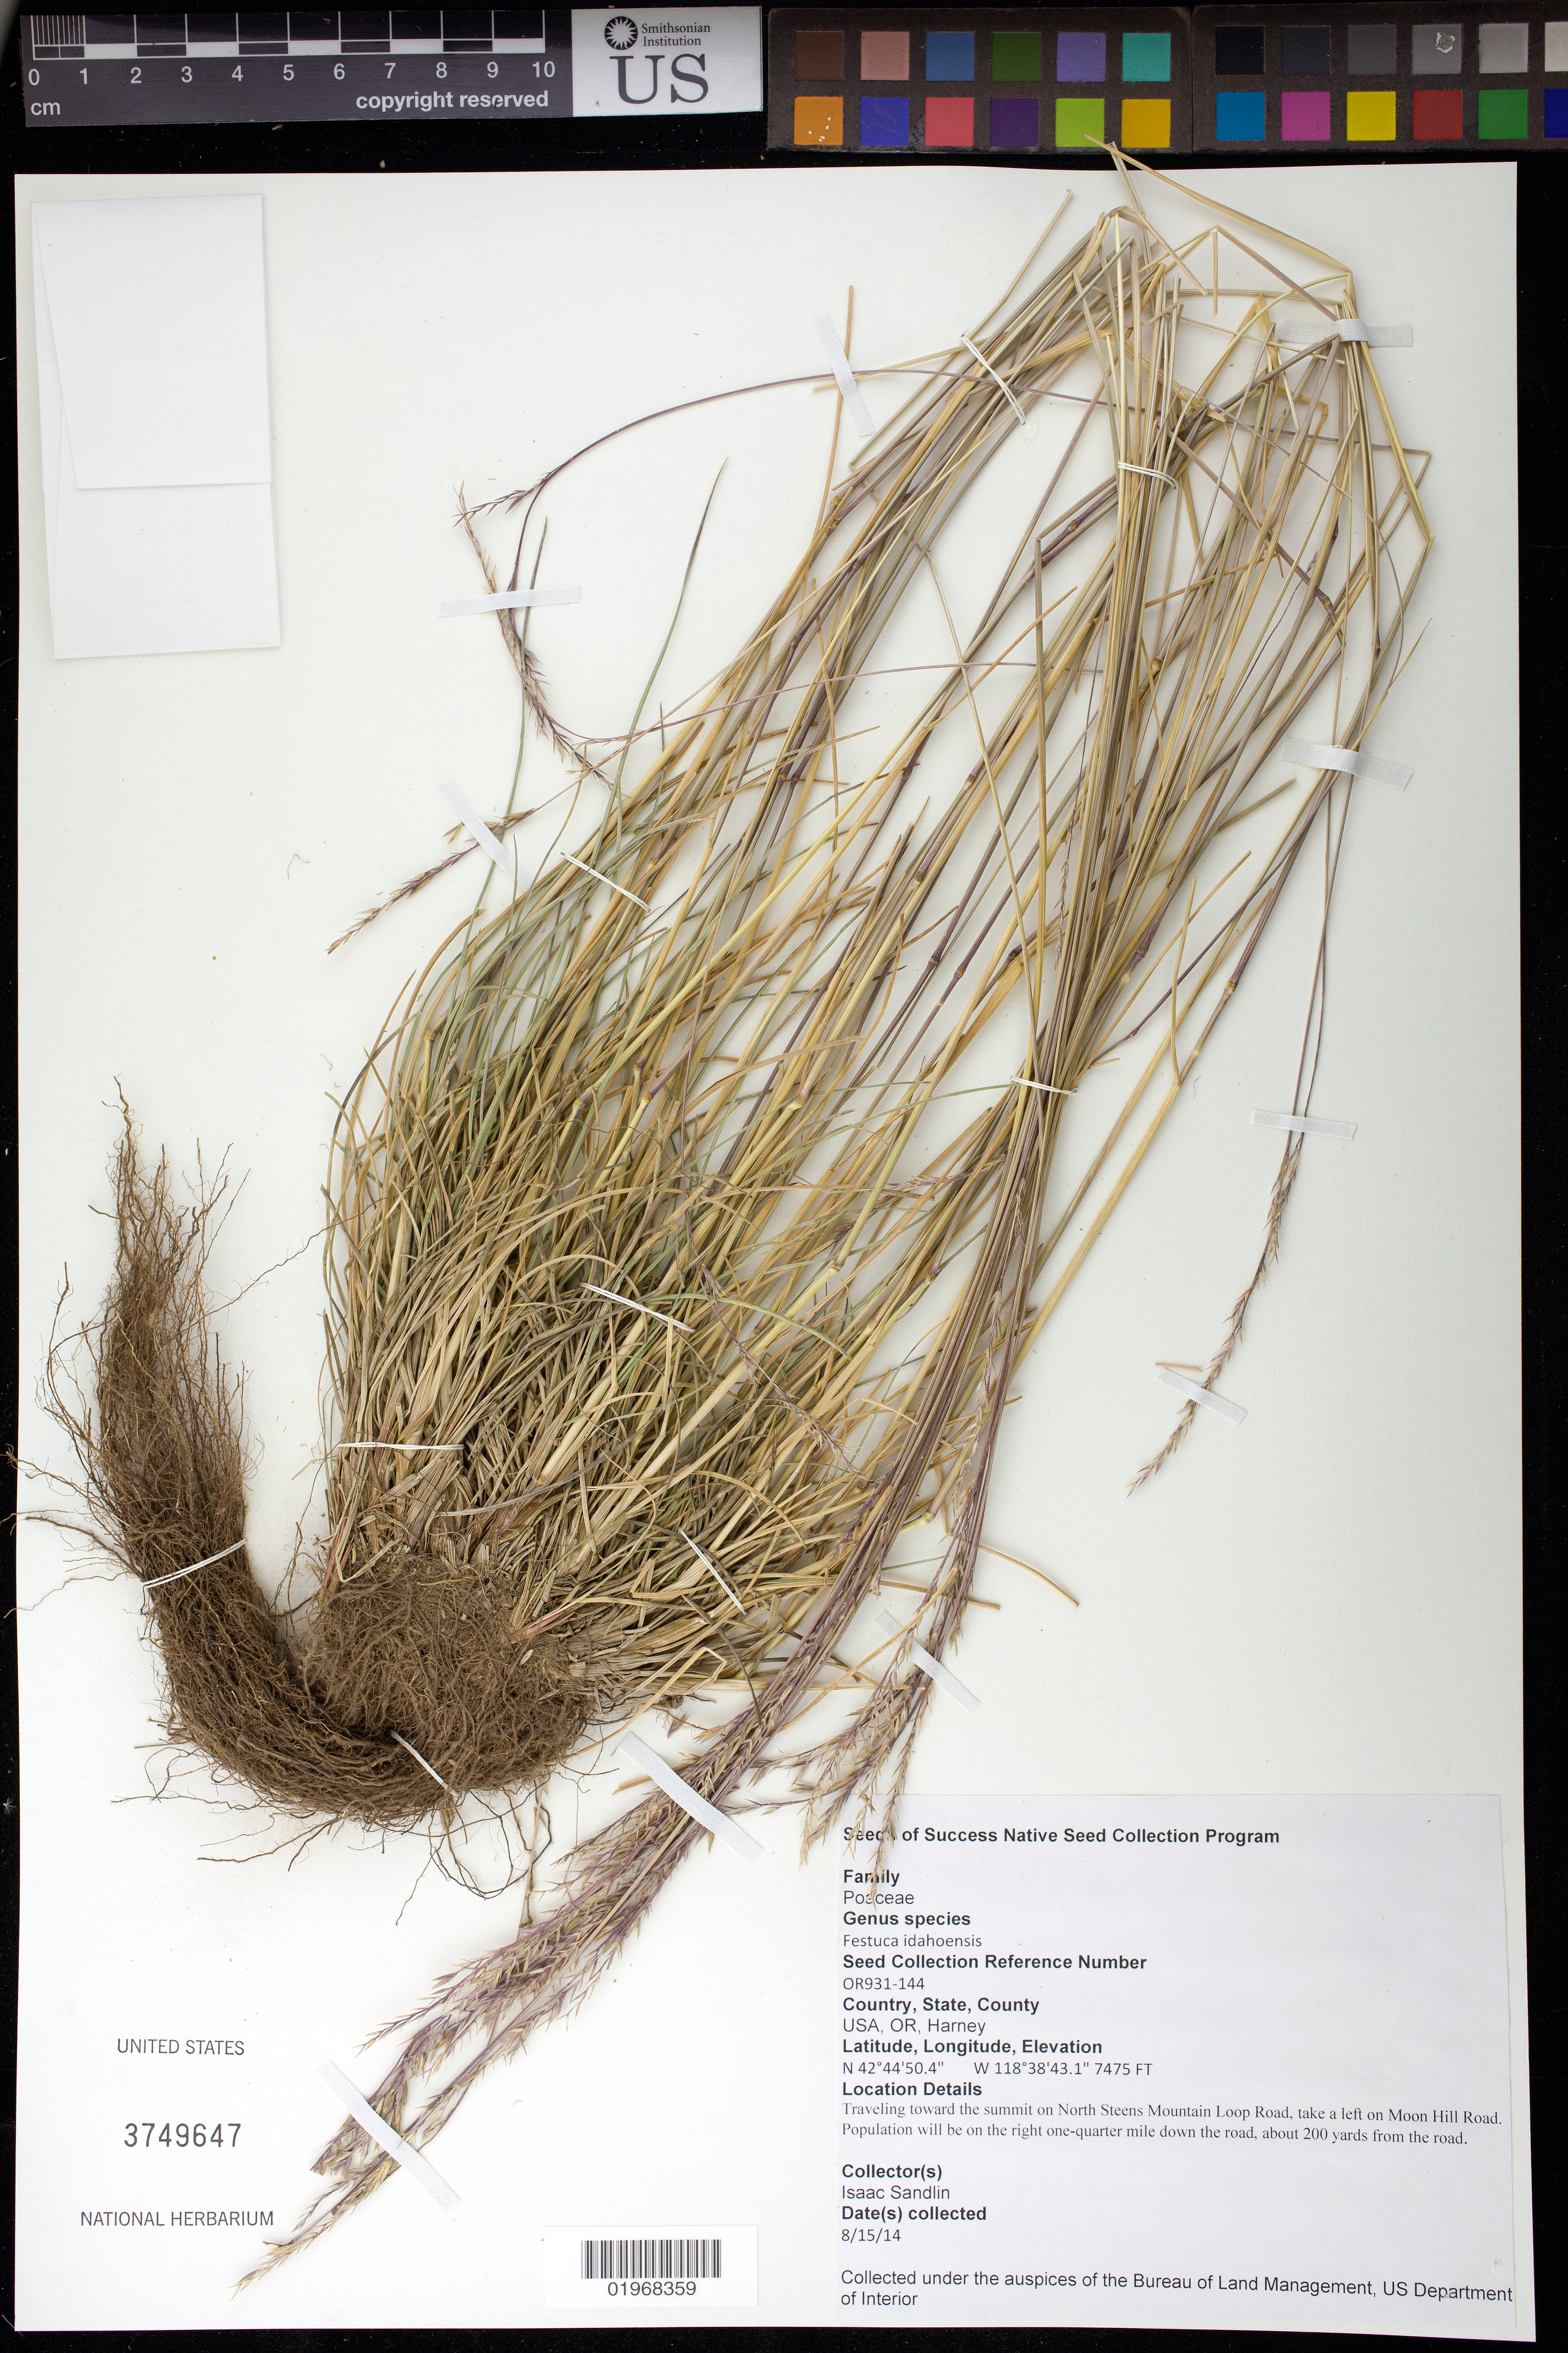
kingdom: Plantae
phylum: Tracheophyta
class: Liliopsida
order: Poales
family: Poaceae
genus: Festuca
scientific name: Festuca idahoensis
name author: Elmer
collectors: I. Sandlin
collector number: OR931-144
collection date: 2014-08-15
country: United States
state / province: Oregon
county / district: Harney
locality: Steens Mountain Cooperative Management and Protection Area. North Steens Mtn Loop Road, Moon Hill Rd.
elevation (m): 2278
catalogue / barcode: US 3749647